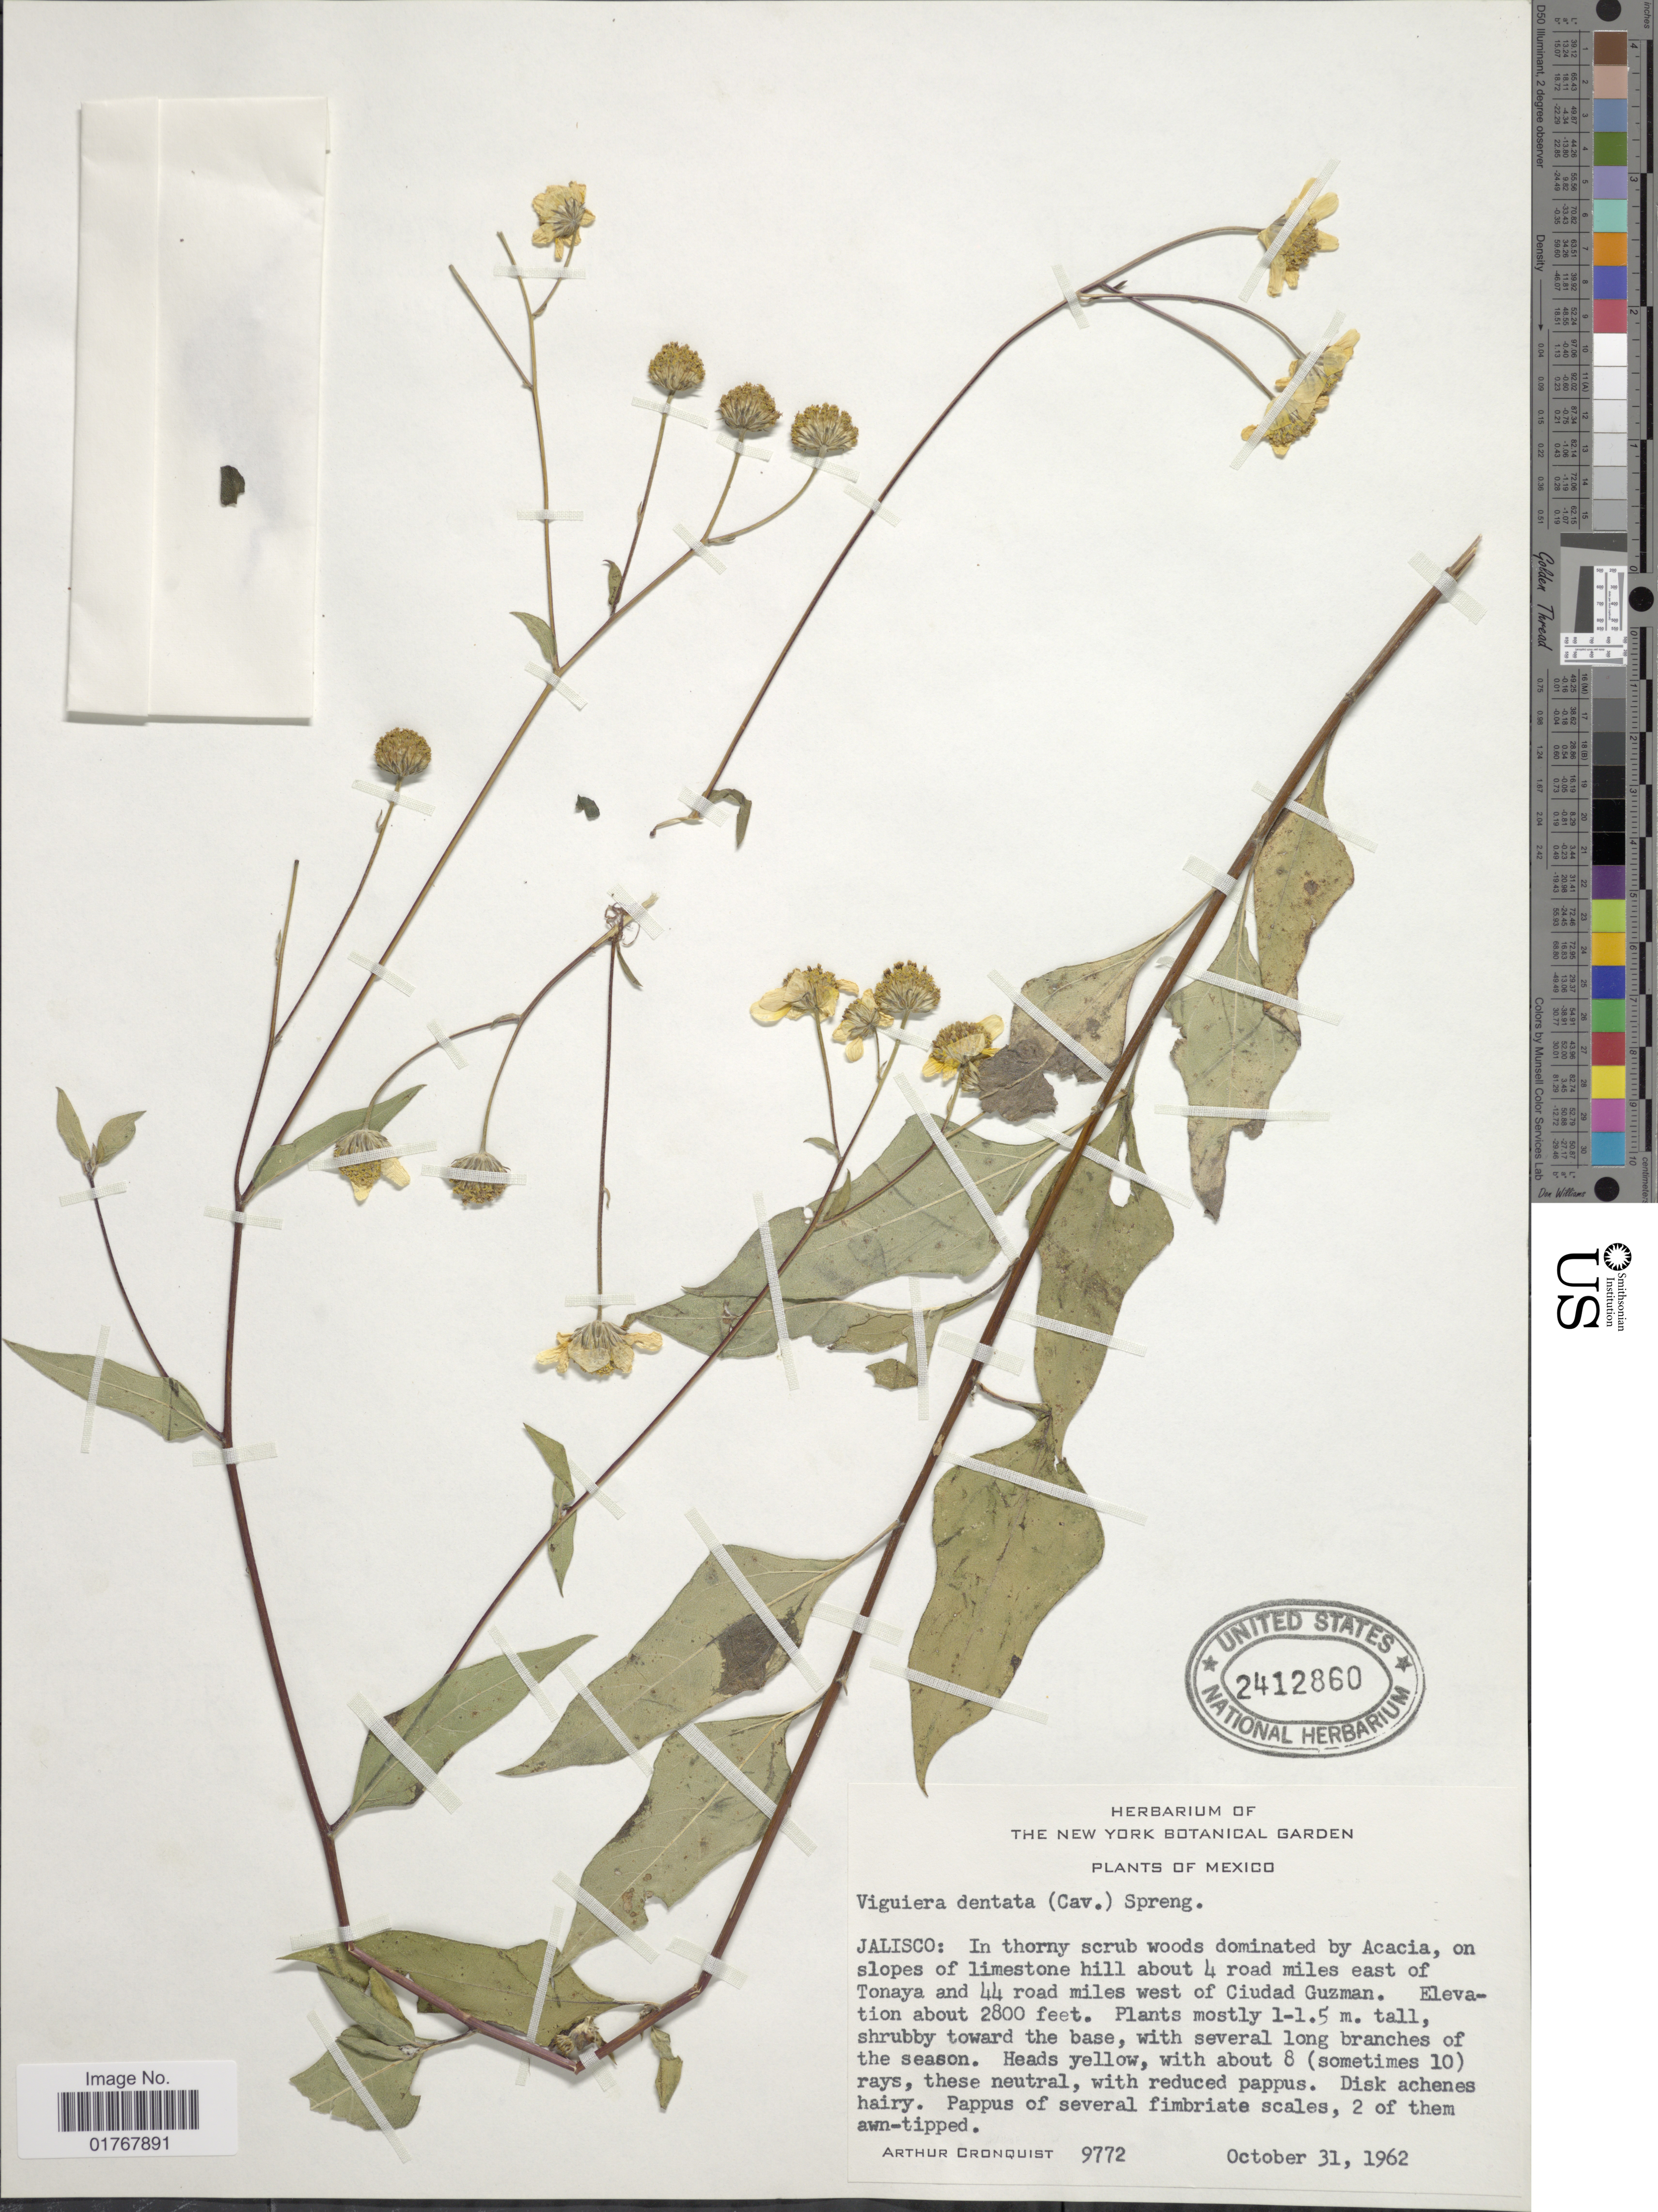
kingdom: Plantae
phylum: Tracheophyta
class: Magnoliopsida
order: Asterales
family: Asteraceae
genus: Viguiera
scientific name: Viguiera dentata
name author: (Cav.) Spreng.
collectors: A. J. Cronquist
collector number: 9772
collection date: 1962-10-31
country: Mexico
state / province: Jalisco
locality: In thorny scrub woods dominated by Acacia, on slopes of limestone hill about 4 road miles east of Tonaya and 44 road miles west of Ciudad Guzman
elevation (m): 853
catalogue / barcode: US 2412860